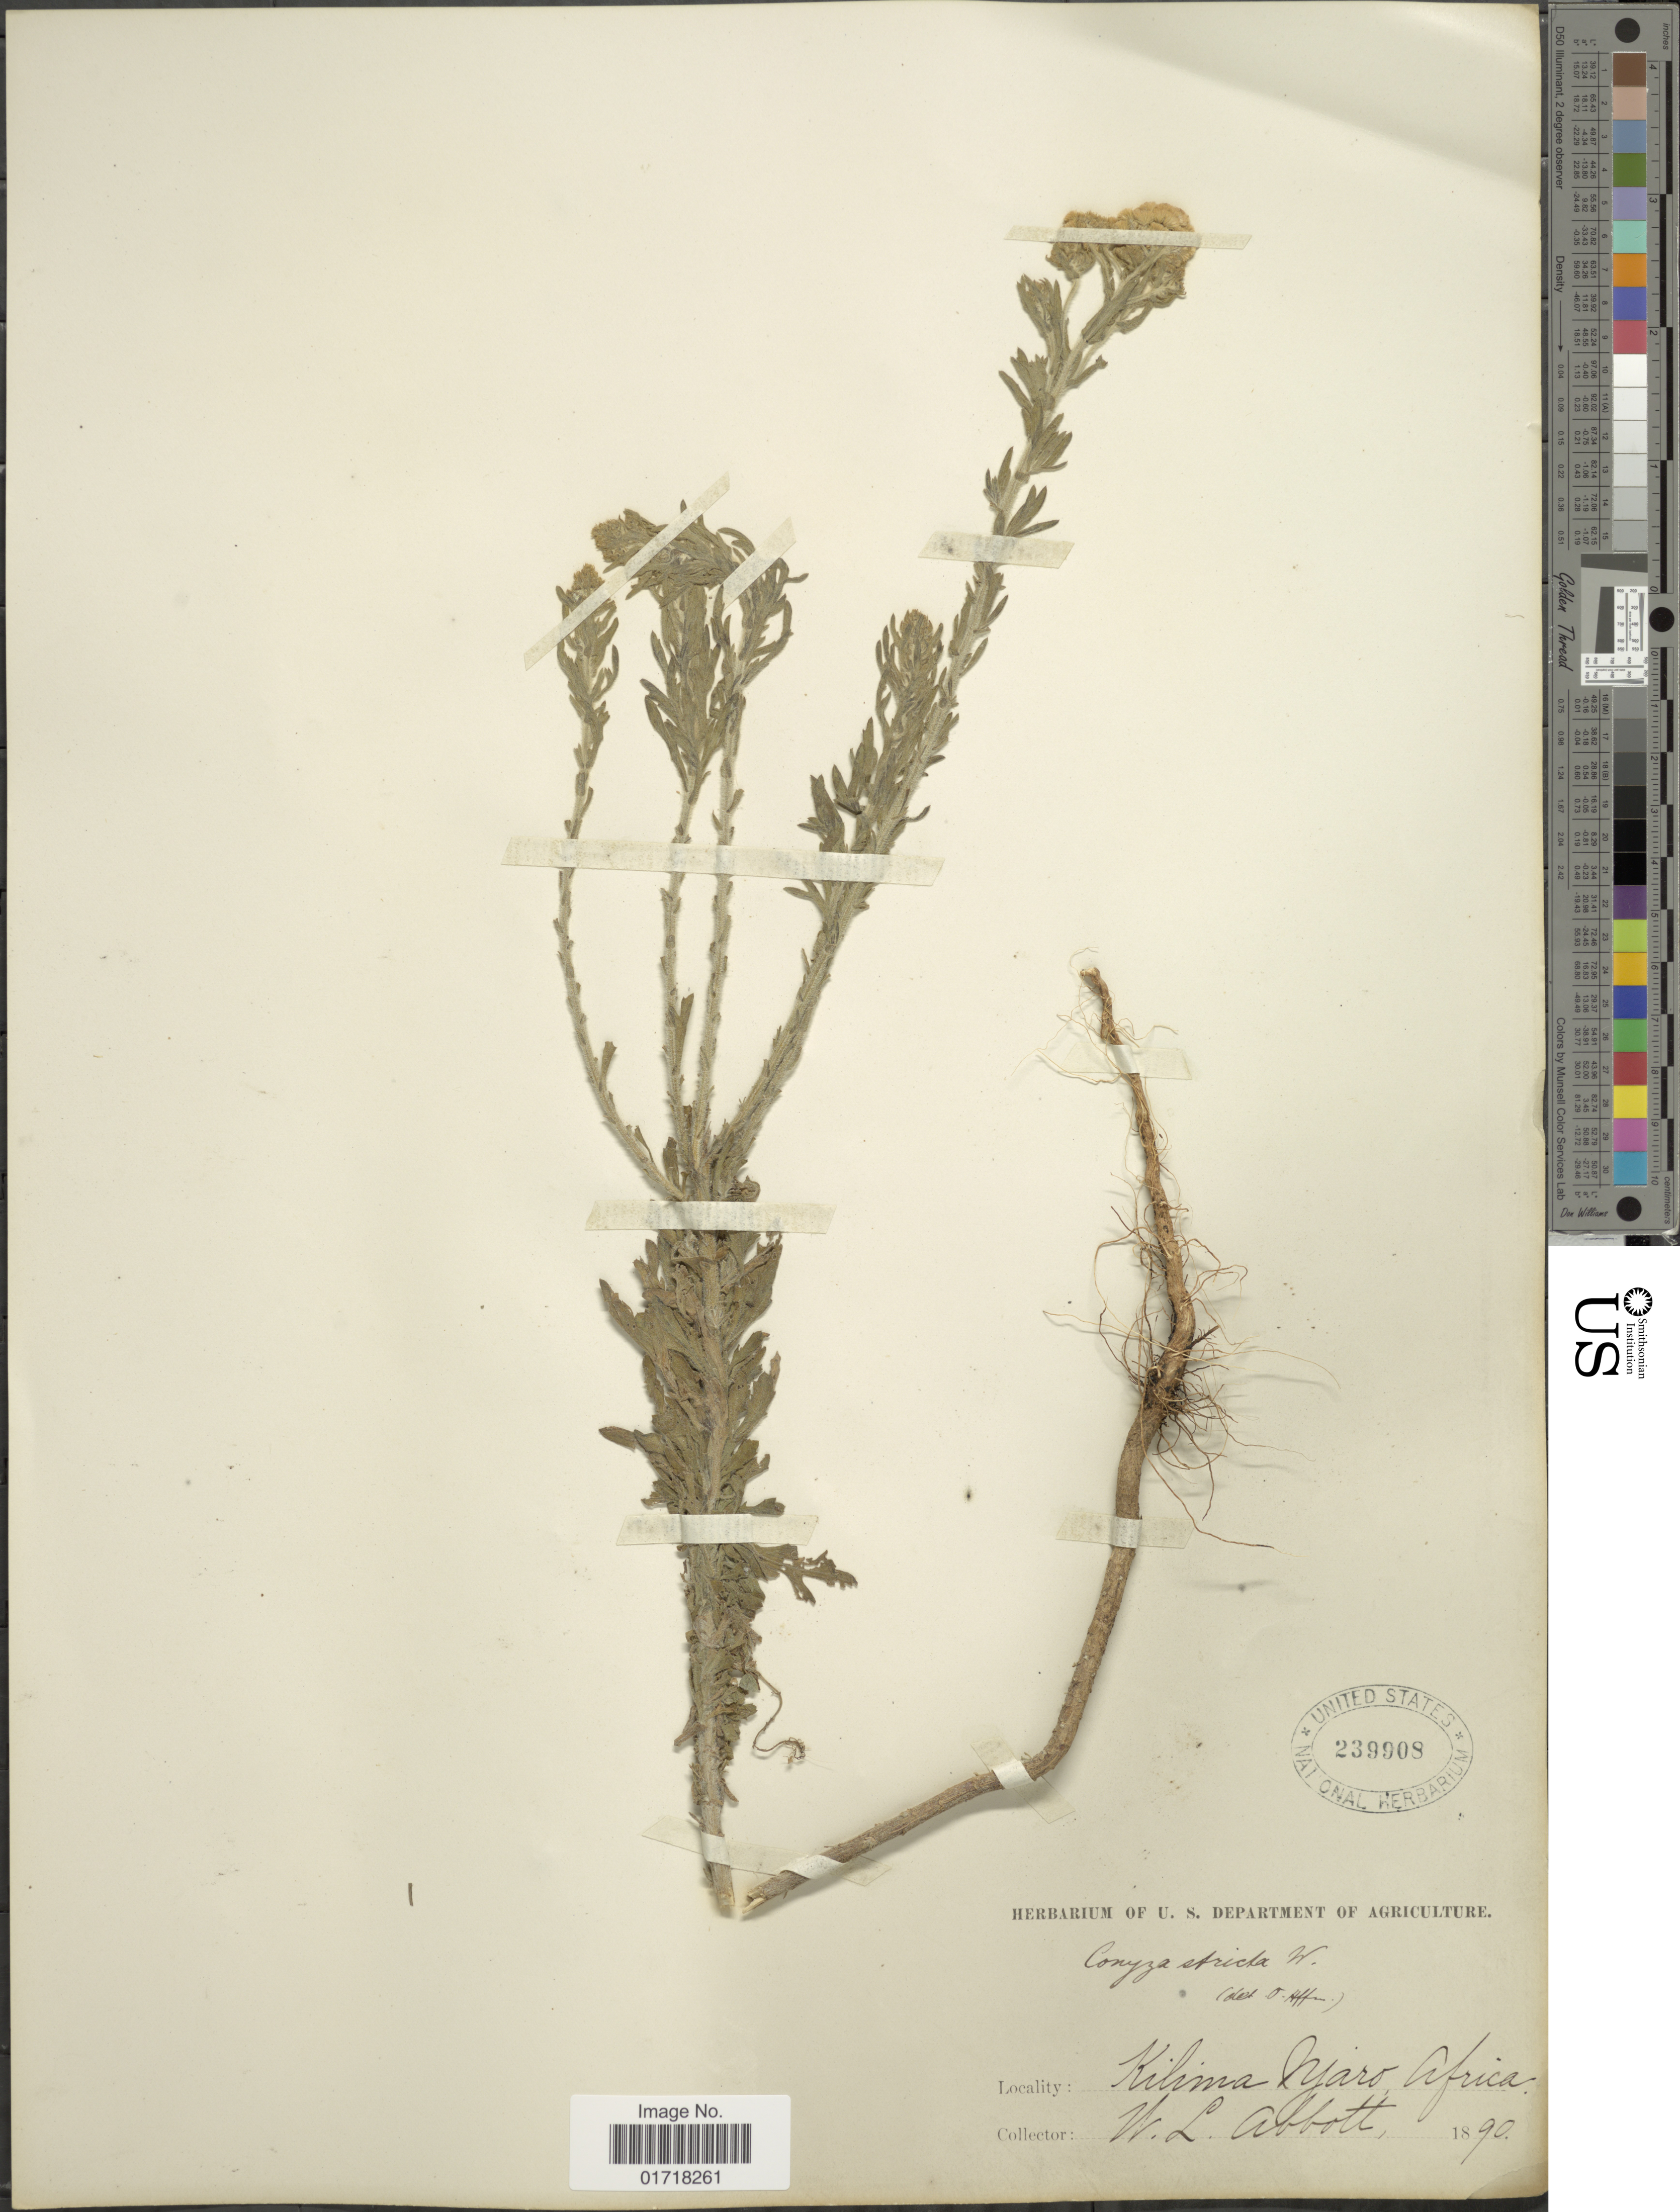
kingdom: Plantae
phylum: Tracheophyta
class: Magnoliopsida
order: Asterales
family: Asteraceae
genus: Conyza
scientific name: Conyza stricta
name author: (Chodat) Willd.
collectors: W. L. Abbott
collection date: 1890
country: Tanzania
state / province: Kilimanjaro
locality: Kilima Njaro, Africa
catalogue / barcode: US 239908